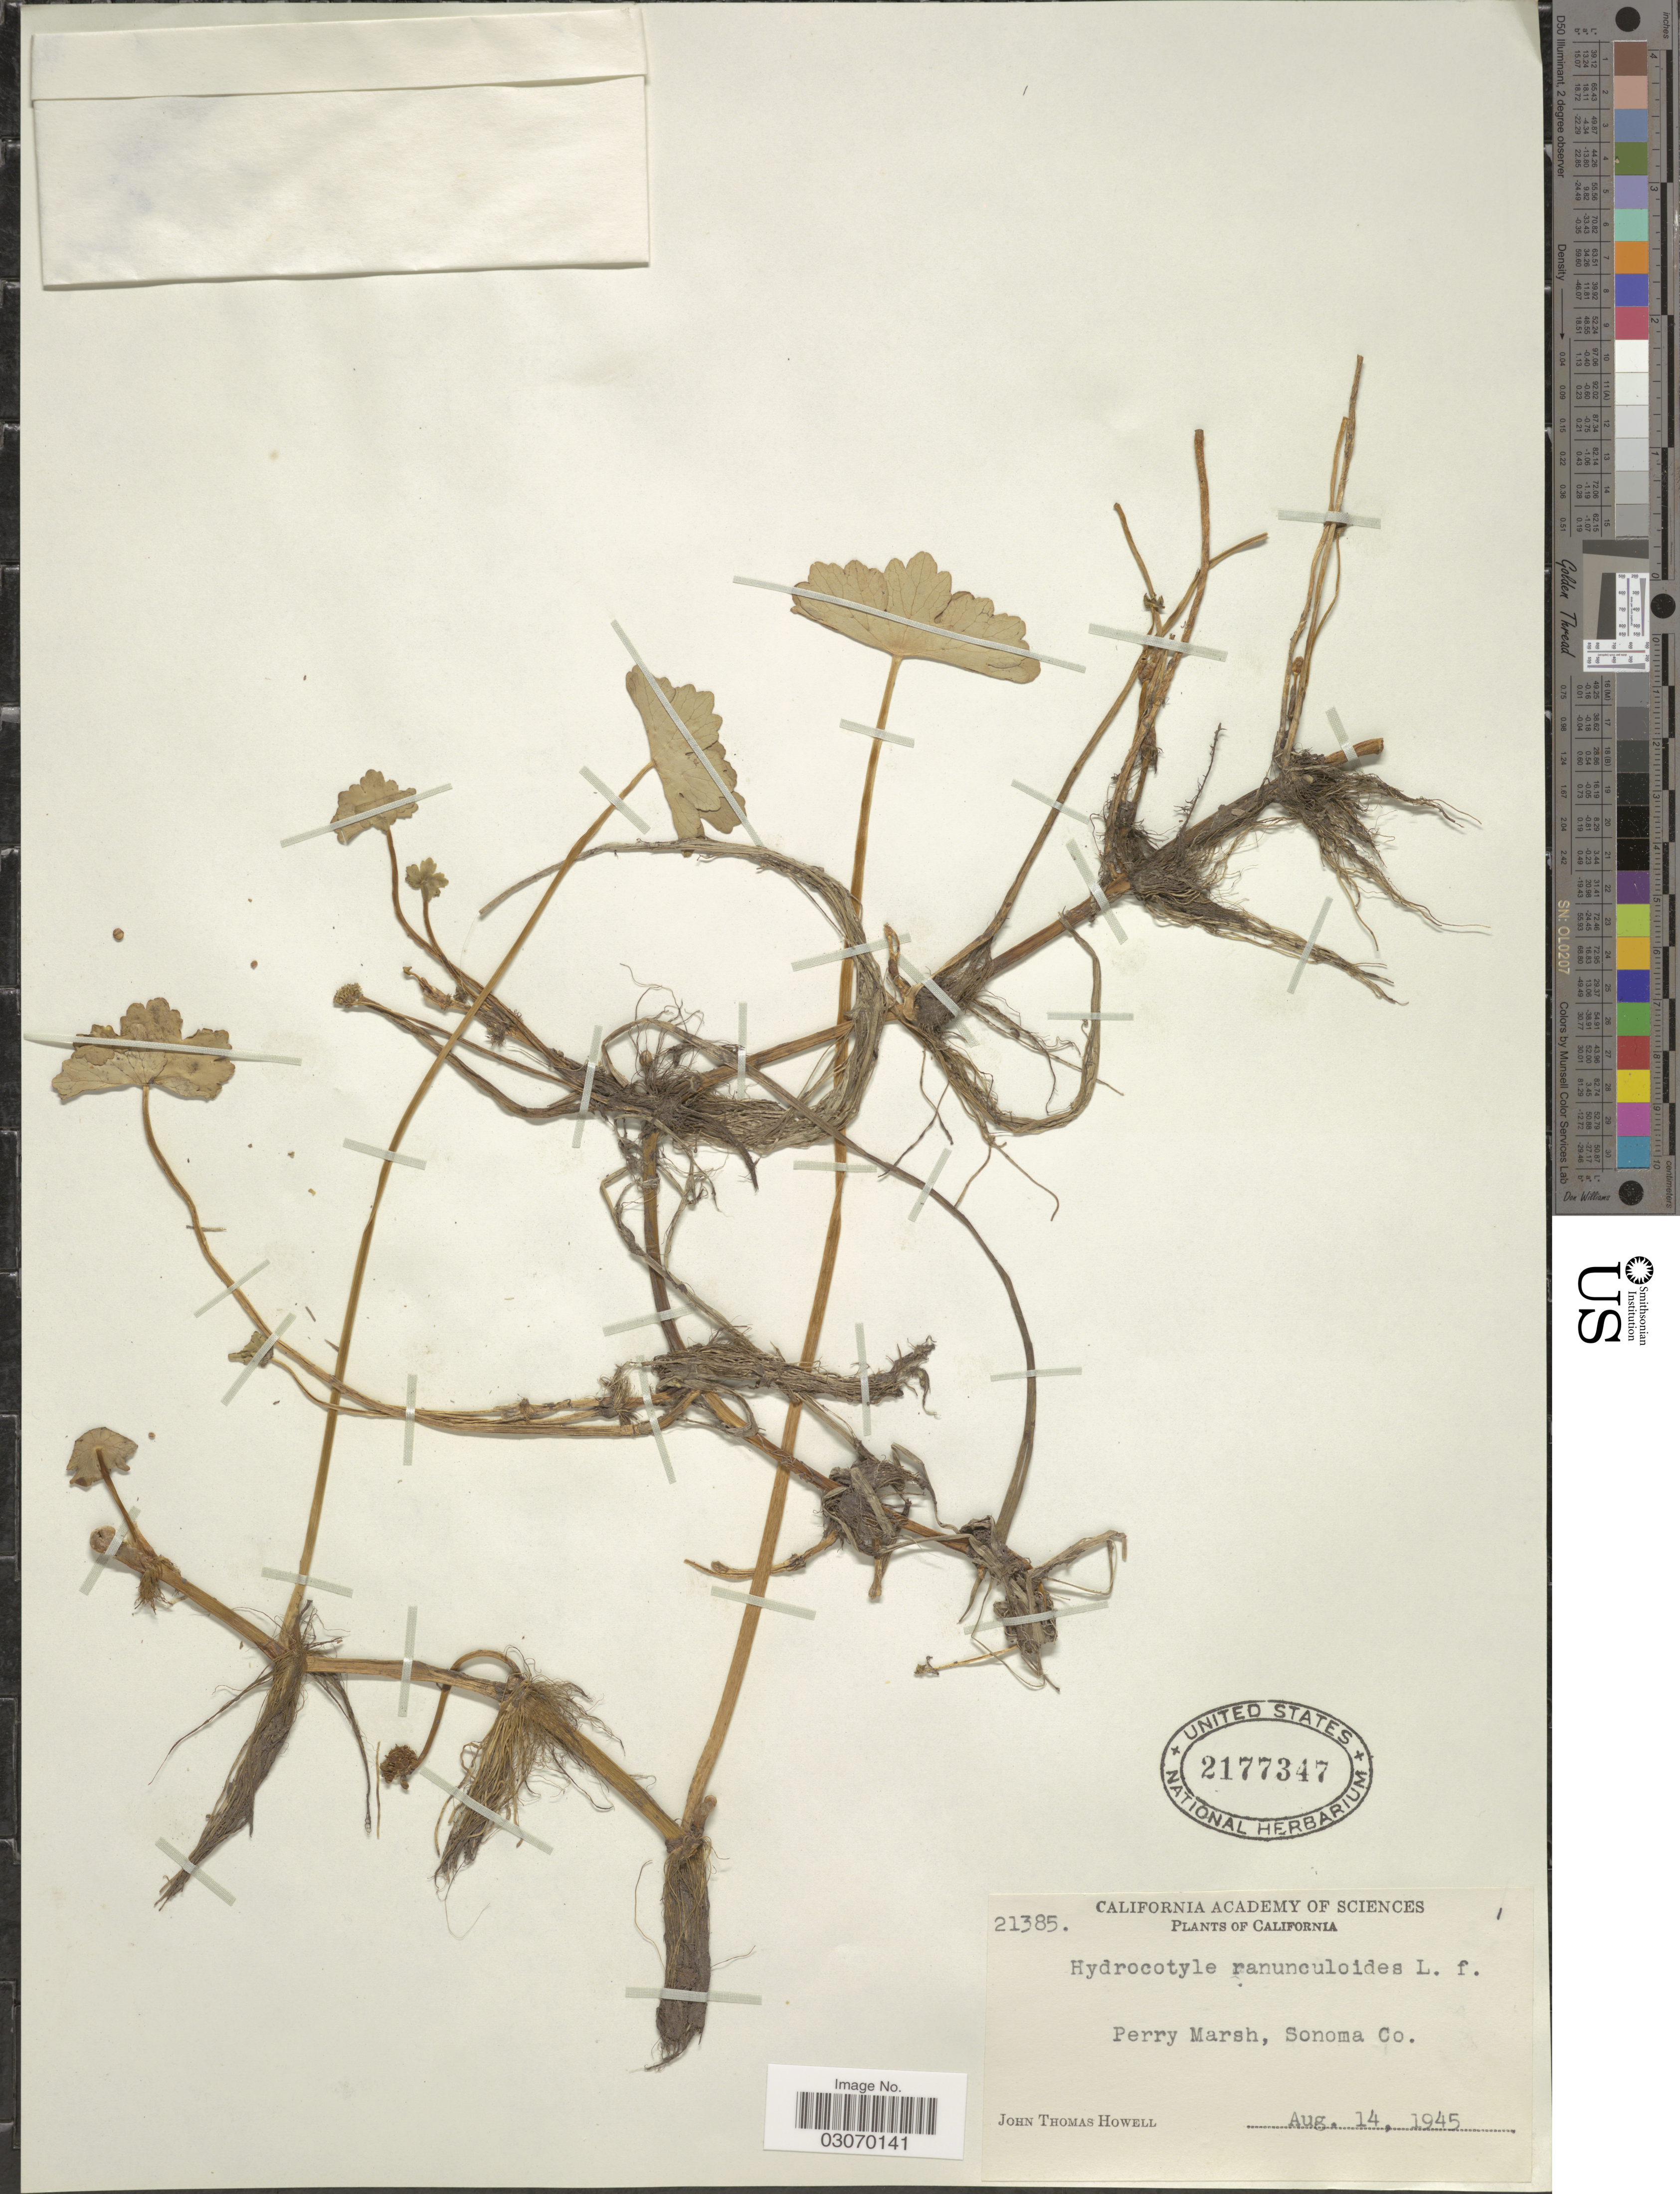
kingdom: Plantae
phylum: Tracheophyta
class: Magnoliopsida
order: Apiales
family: Araliaceae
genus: Hydrocotyle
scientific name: Hydrocotyle ranunculoides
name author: L. f.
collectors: J. T. Howell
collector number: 21385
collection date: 1945-08-14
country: United States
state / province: California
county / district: Sonoma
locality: Perry Marsh, Sonoma Co.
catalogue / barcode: US 2177347